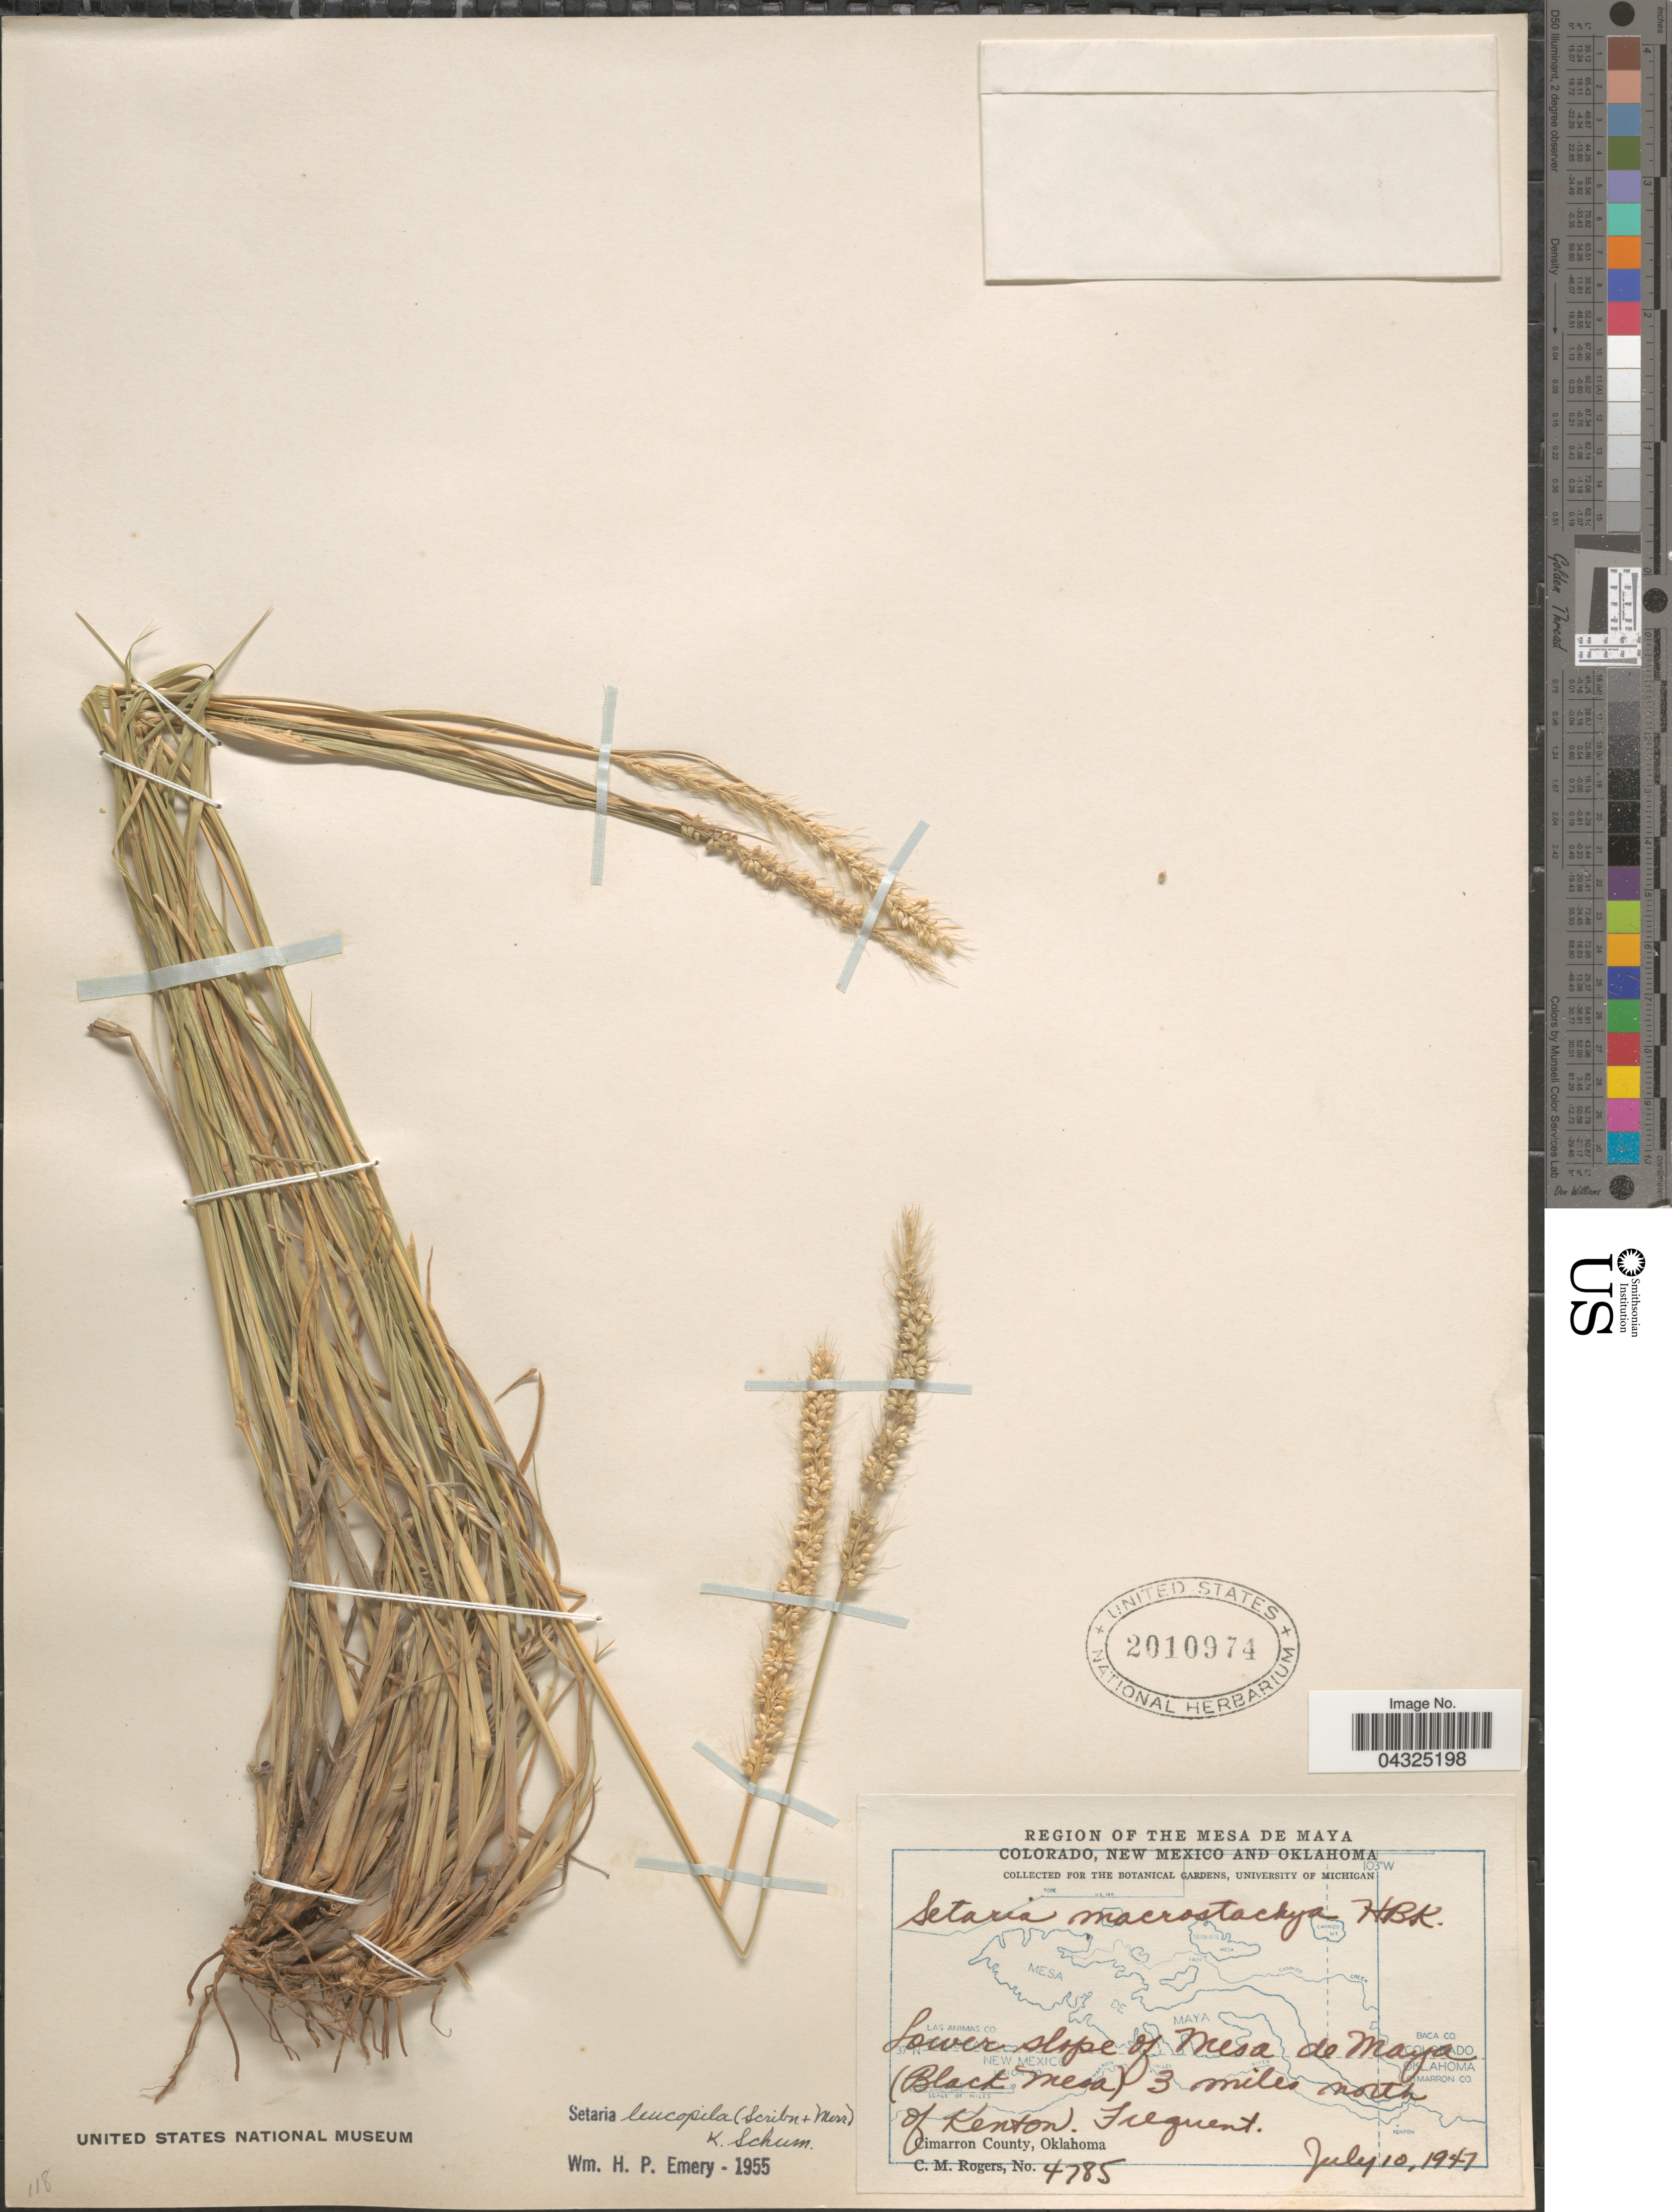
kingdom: Plantae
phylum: Tracheophyta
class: Liliopsida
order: Poales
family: Poaceae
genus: Setaria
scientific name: Setaria leucopila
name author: (Scribn. & Merr.) K. Schum.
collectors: C. M. Rogers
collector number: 4785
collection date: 1947-07-10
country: United States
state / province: Oklahoma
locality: Region of The Mesa de Maya. Lower slope of Mesa de Maya (Black Mesa) 3 miles north of Kenton. Frequent. Cimarron County.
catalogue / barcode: US 2010974